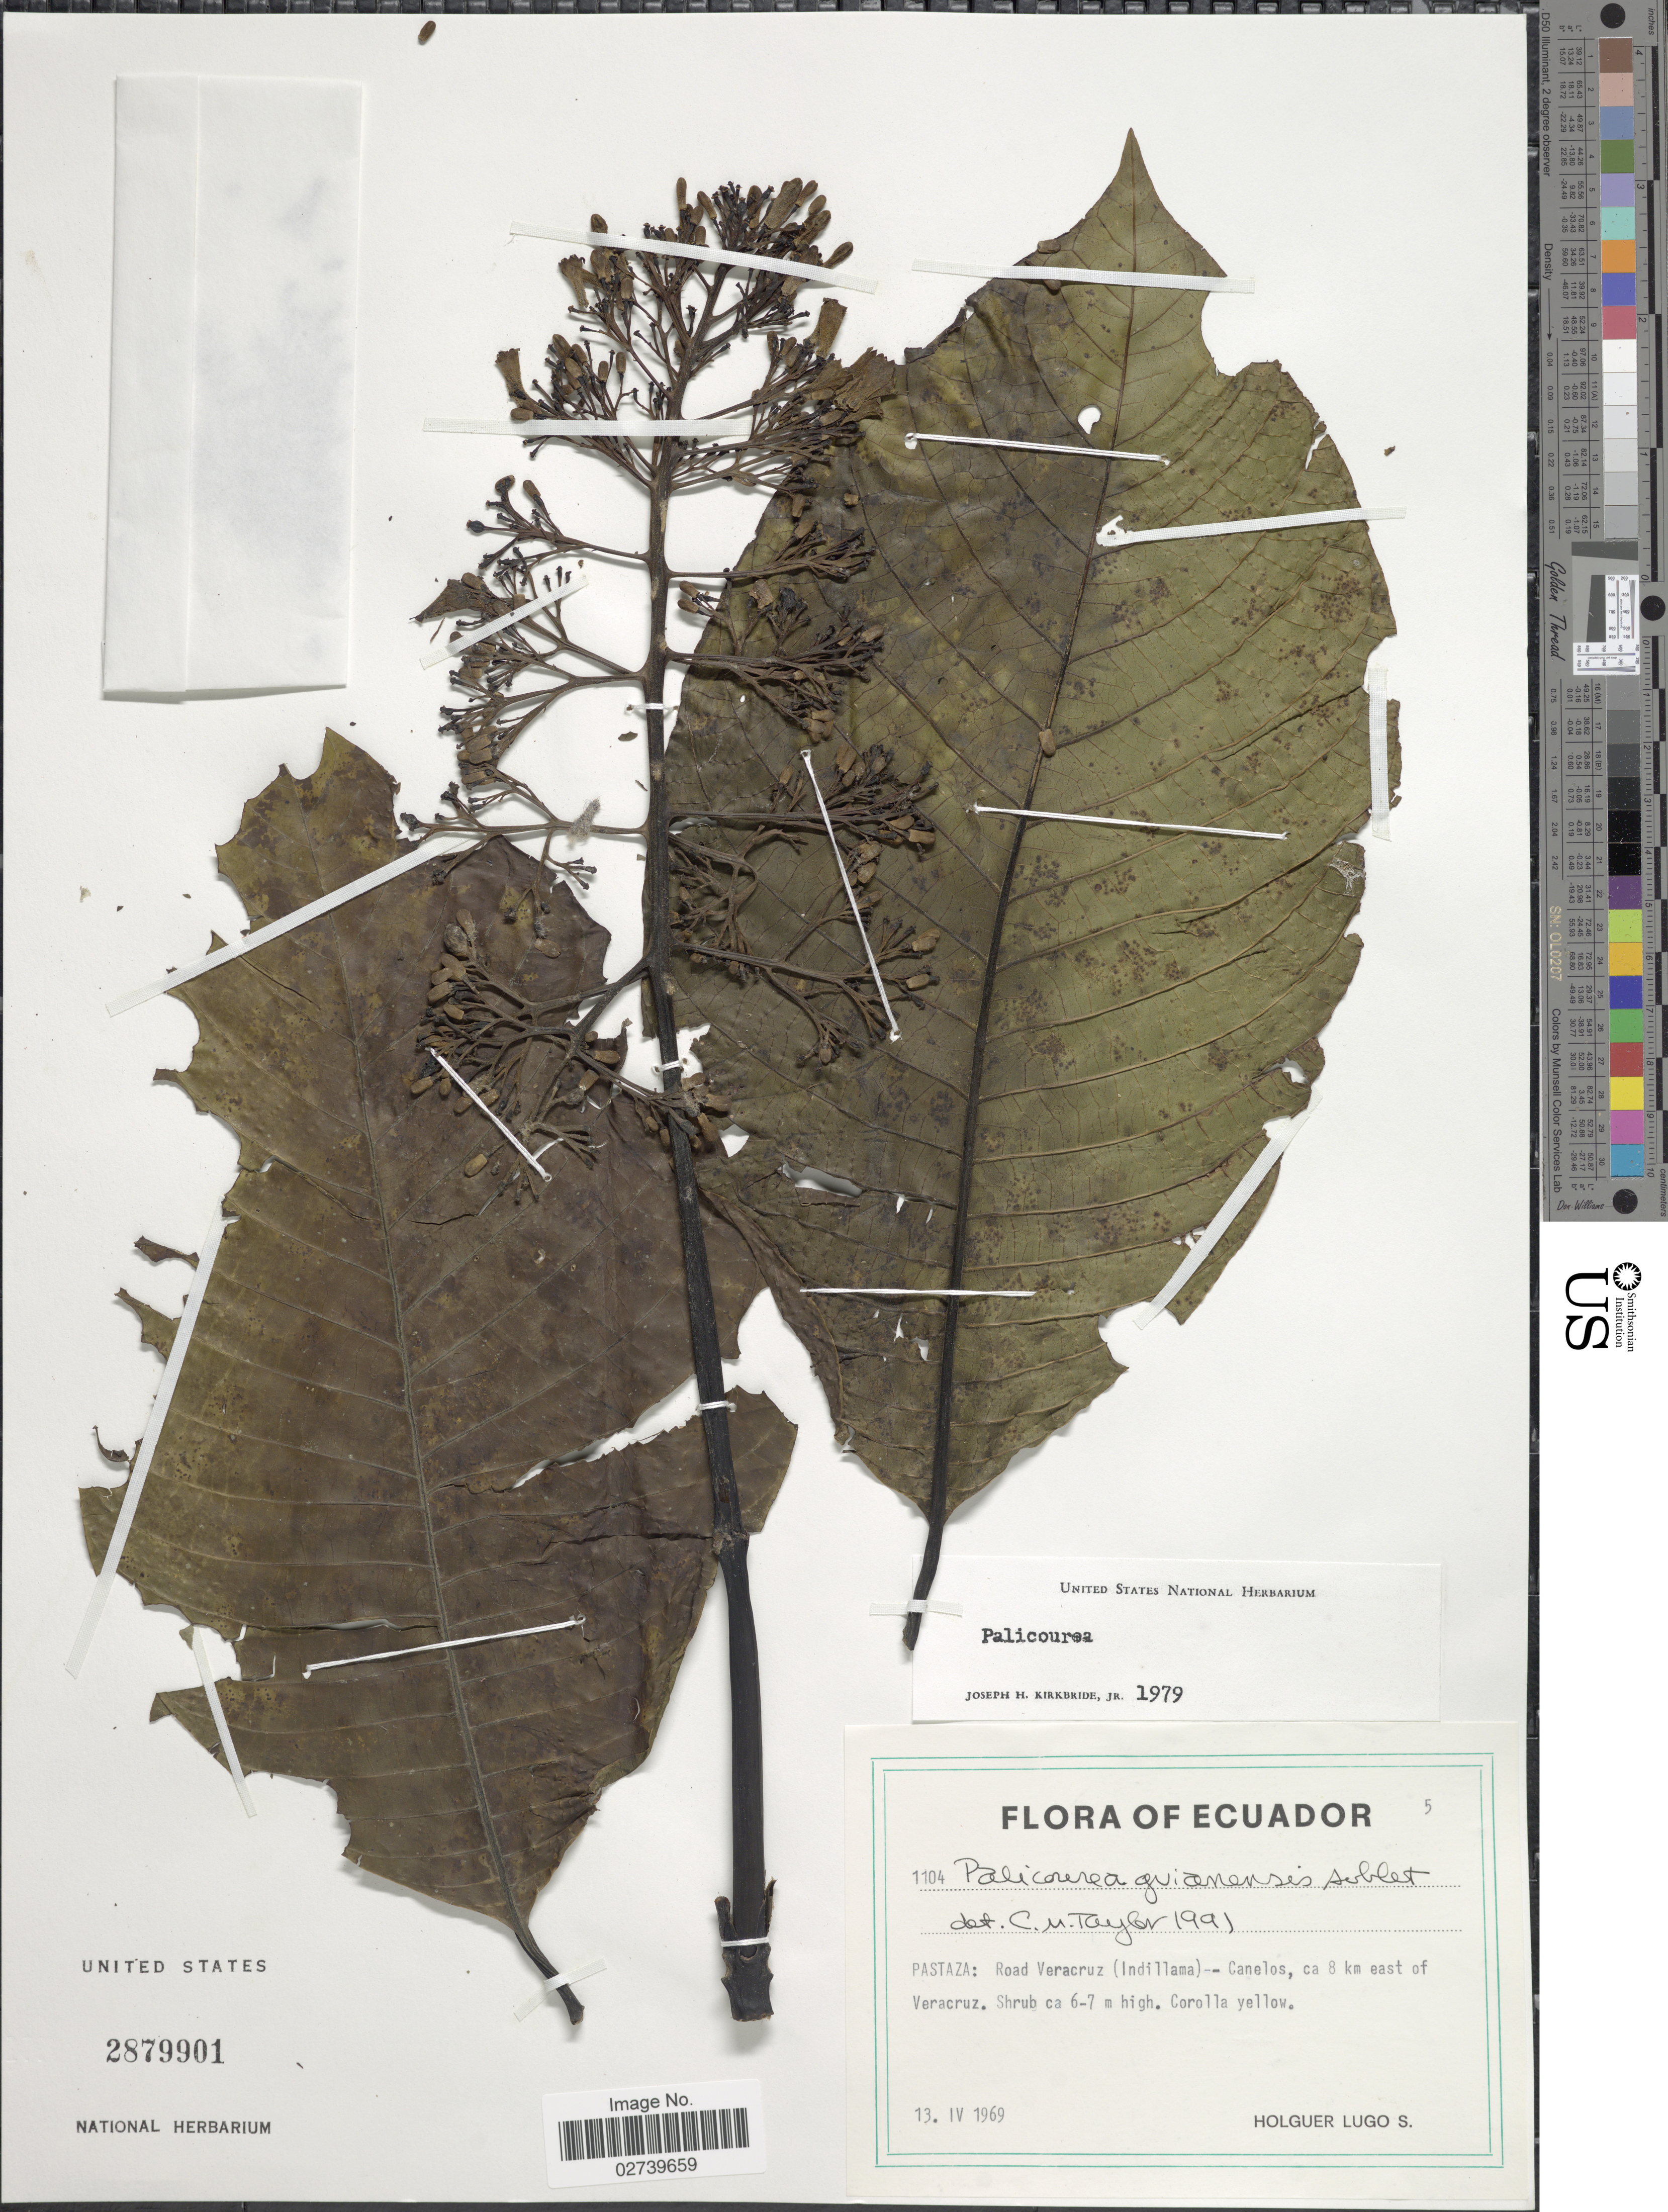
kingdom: Plantae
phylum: Tracheophyta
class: Magnoliopsida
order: Gentianales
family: Rubiaceae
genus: Palicourea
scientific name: Palicourea guianensis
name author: Aubl.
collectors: H. Lugo S.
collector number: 1104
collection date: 1969-04-13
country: Ecuador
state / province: Pastaza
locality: Road Veracruz (Indillama)-Canelos, ca 8 km east of Veracruz.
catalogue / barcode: US 2879901